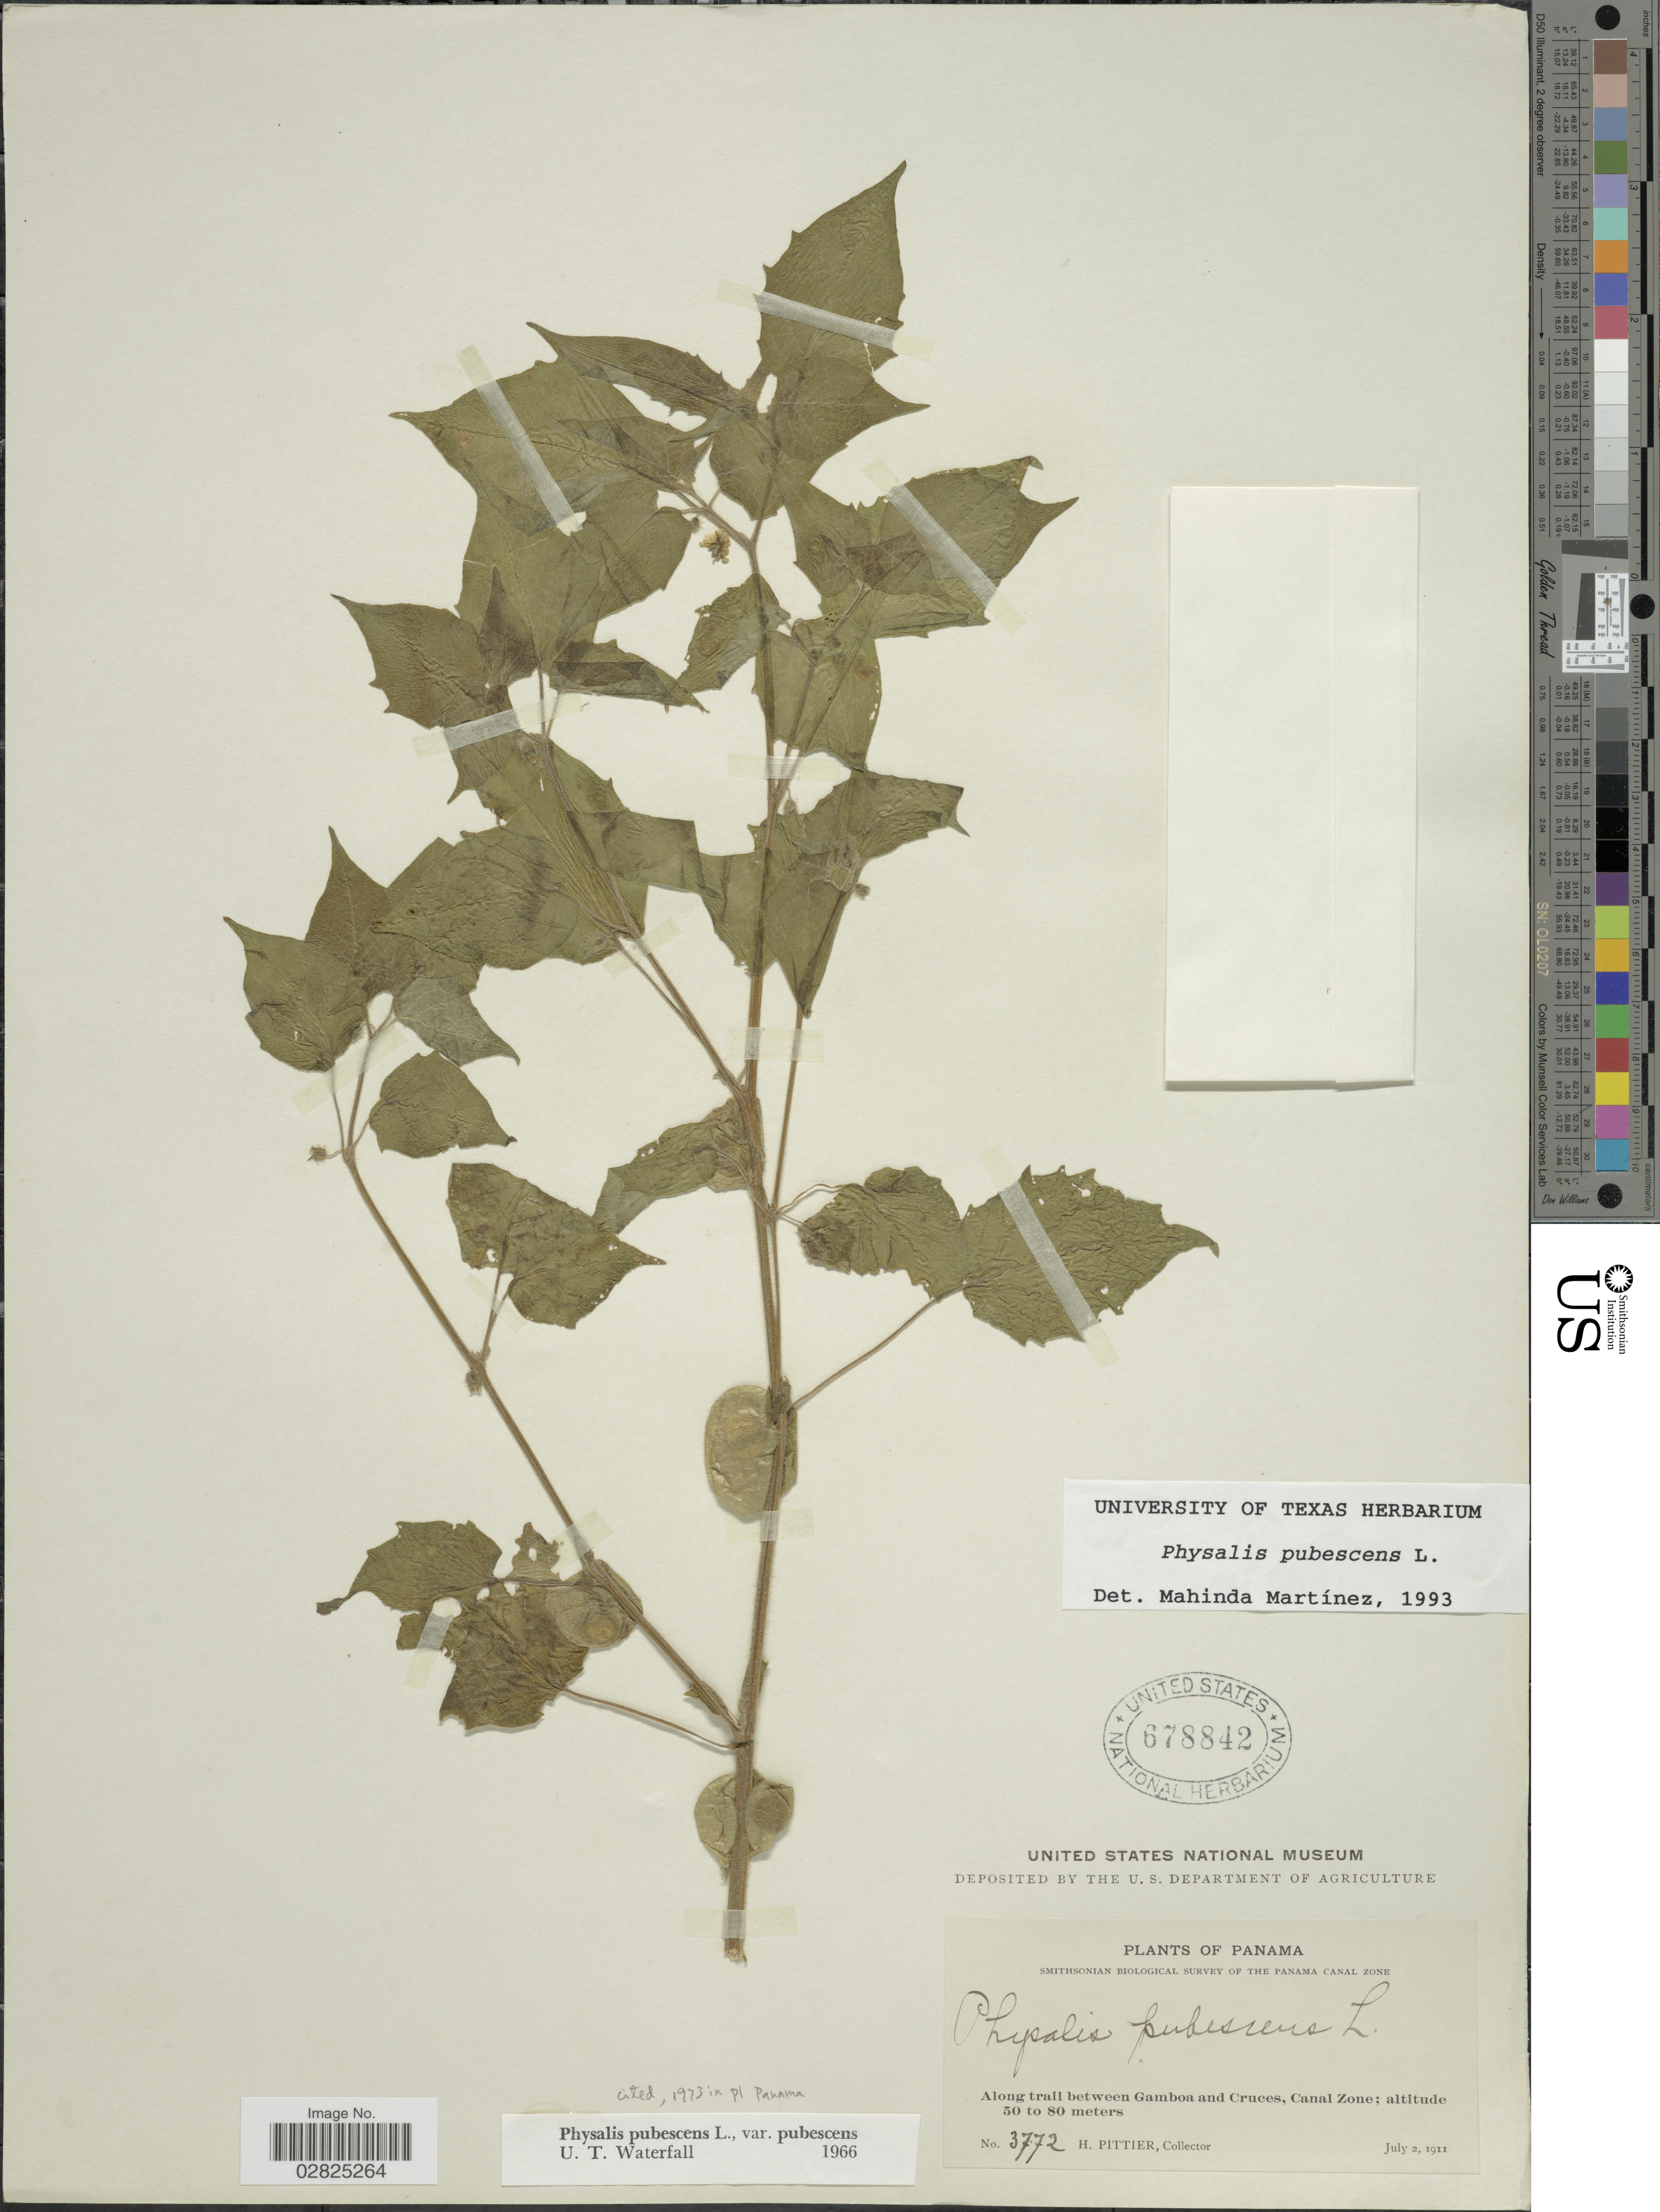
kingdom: Plantae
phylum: Tracheophyta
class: Magnoliopsida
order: Solanales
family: Solanaceae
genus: Physalis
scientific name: Physalis pubescens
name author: L.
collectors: H. F. Pittier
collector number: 3772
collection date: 1911-07-02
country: Panama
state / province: Colón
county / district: Canal Zone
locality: Along trail between Gamboa and Cruces, Canal Zone.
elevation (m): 50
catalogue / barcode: US 678842